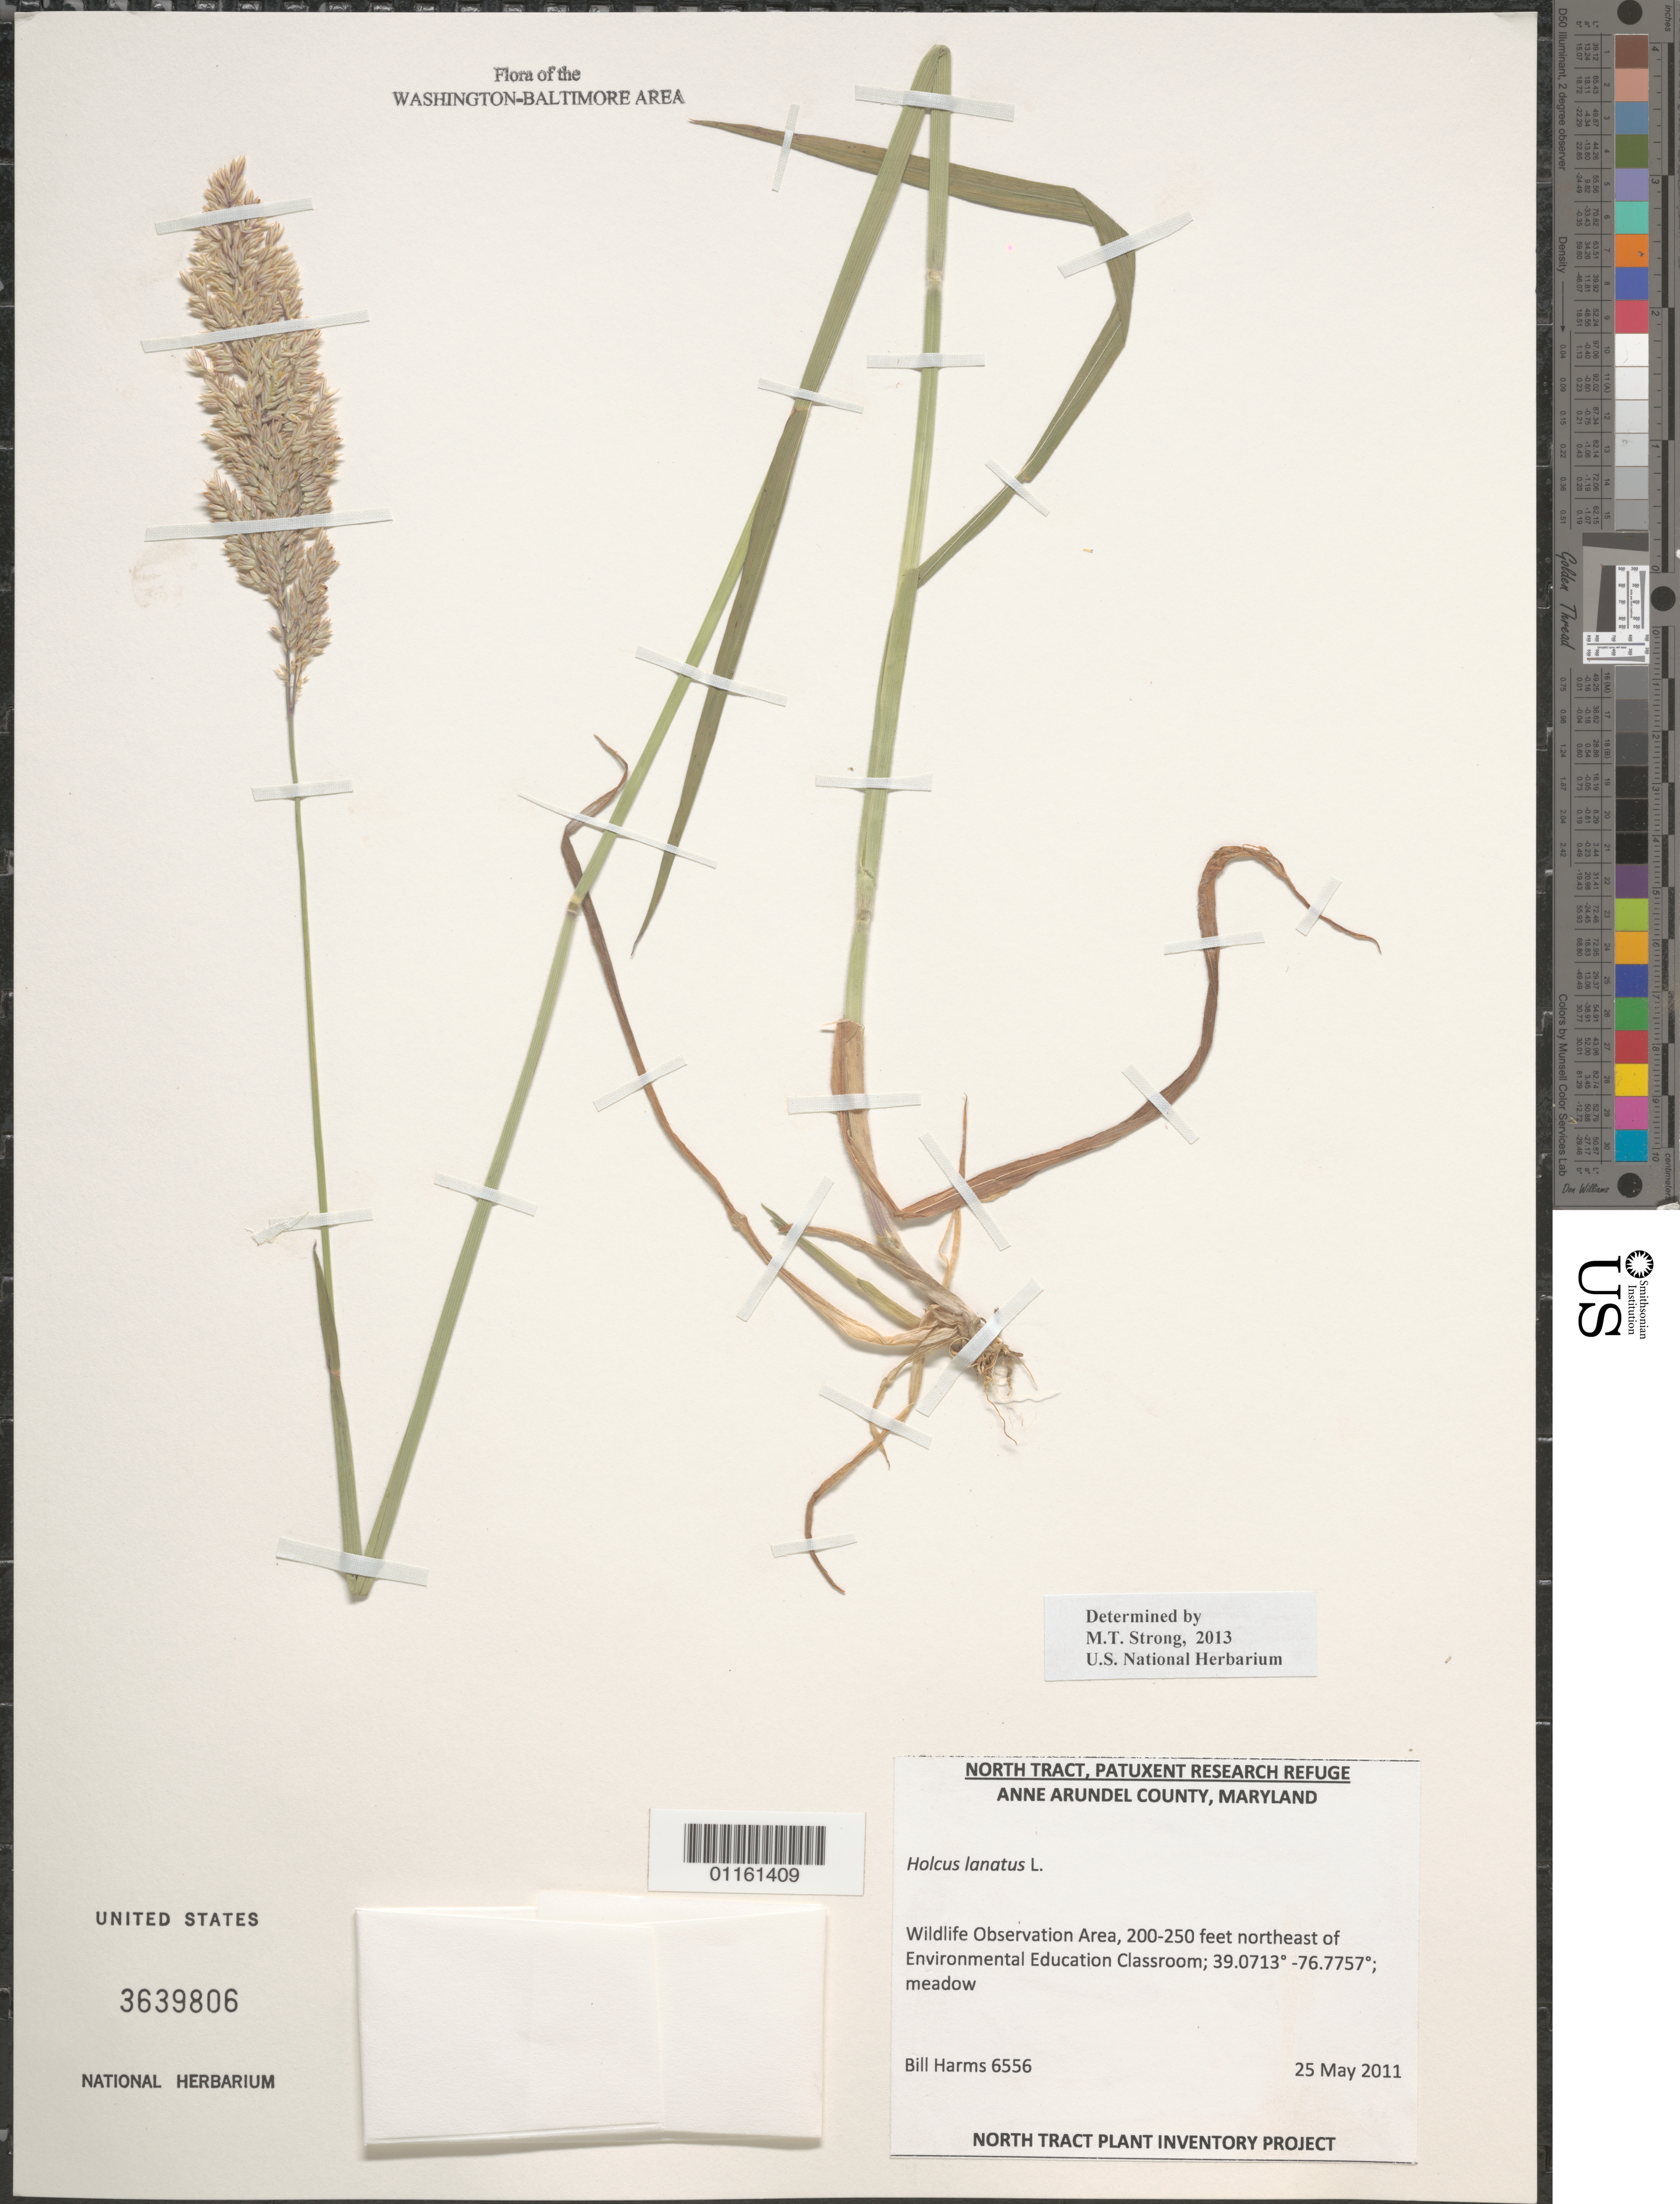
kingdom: Plantae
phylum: Tracheophyta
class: Liliopsida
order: Poales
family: Poaceae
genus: Holcus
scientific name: Holcus lanatus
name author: L.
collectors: B. Harms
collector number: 6556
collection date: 2011-05-25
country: United States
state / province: Maryland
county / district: Anne Arundel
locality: Wildlife Observation Area, 200-250 feet northeast of Environmental Education Classroom.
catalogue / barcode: US 3639806